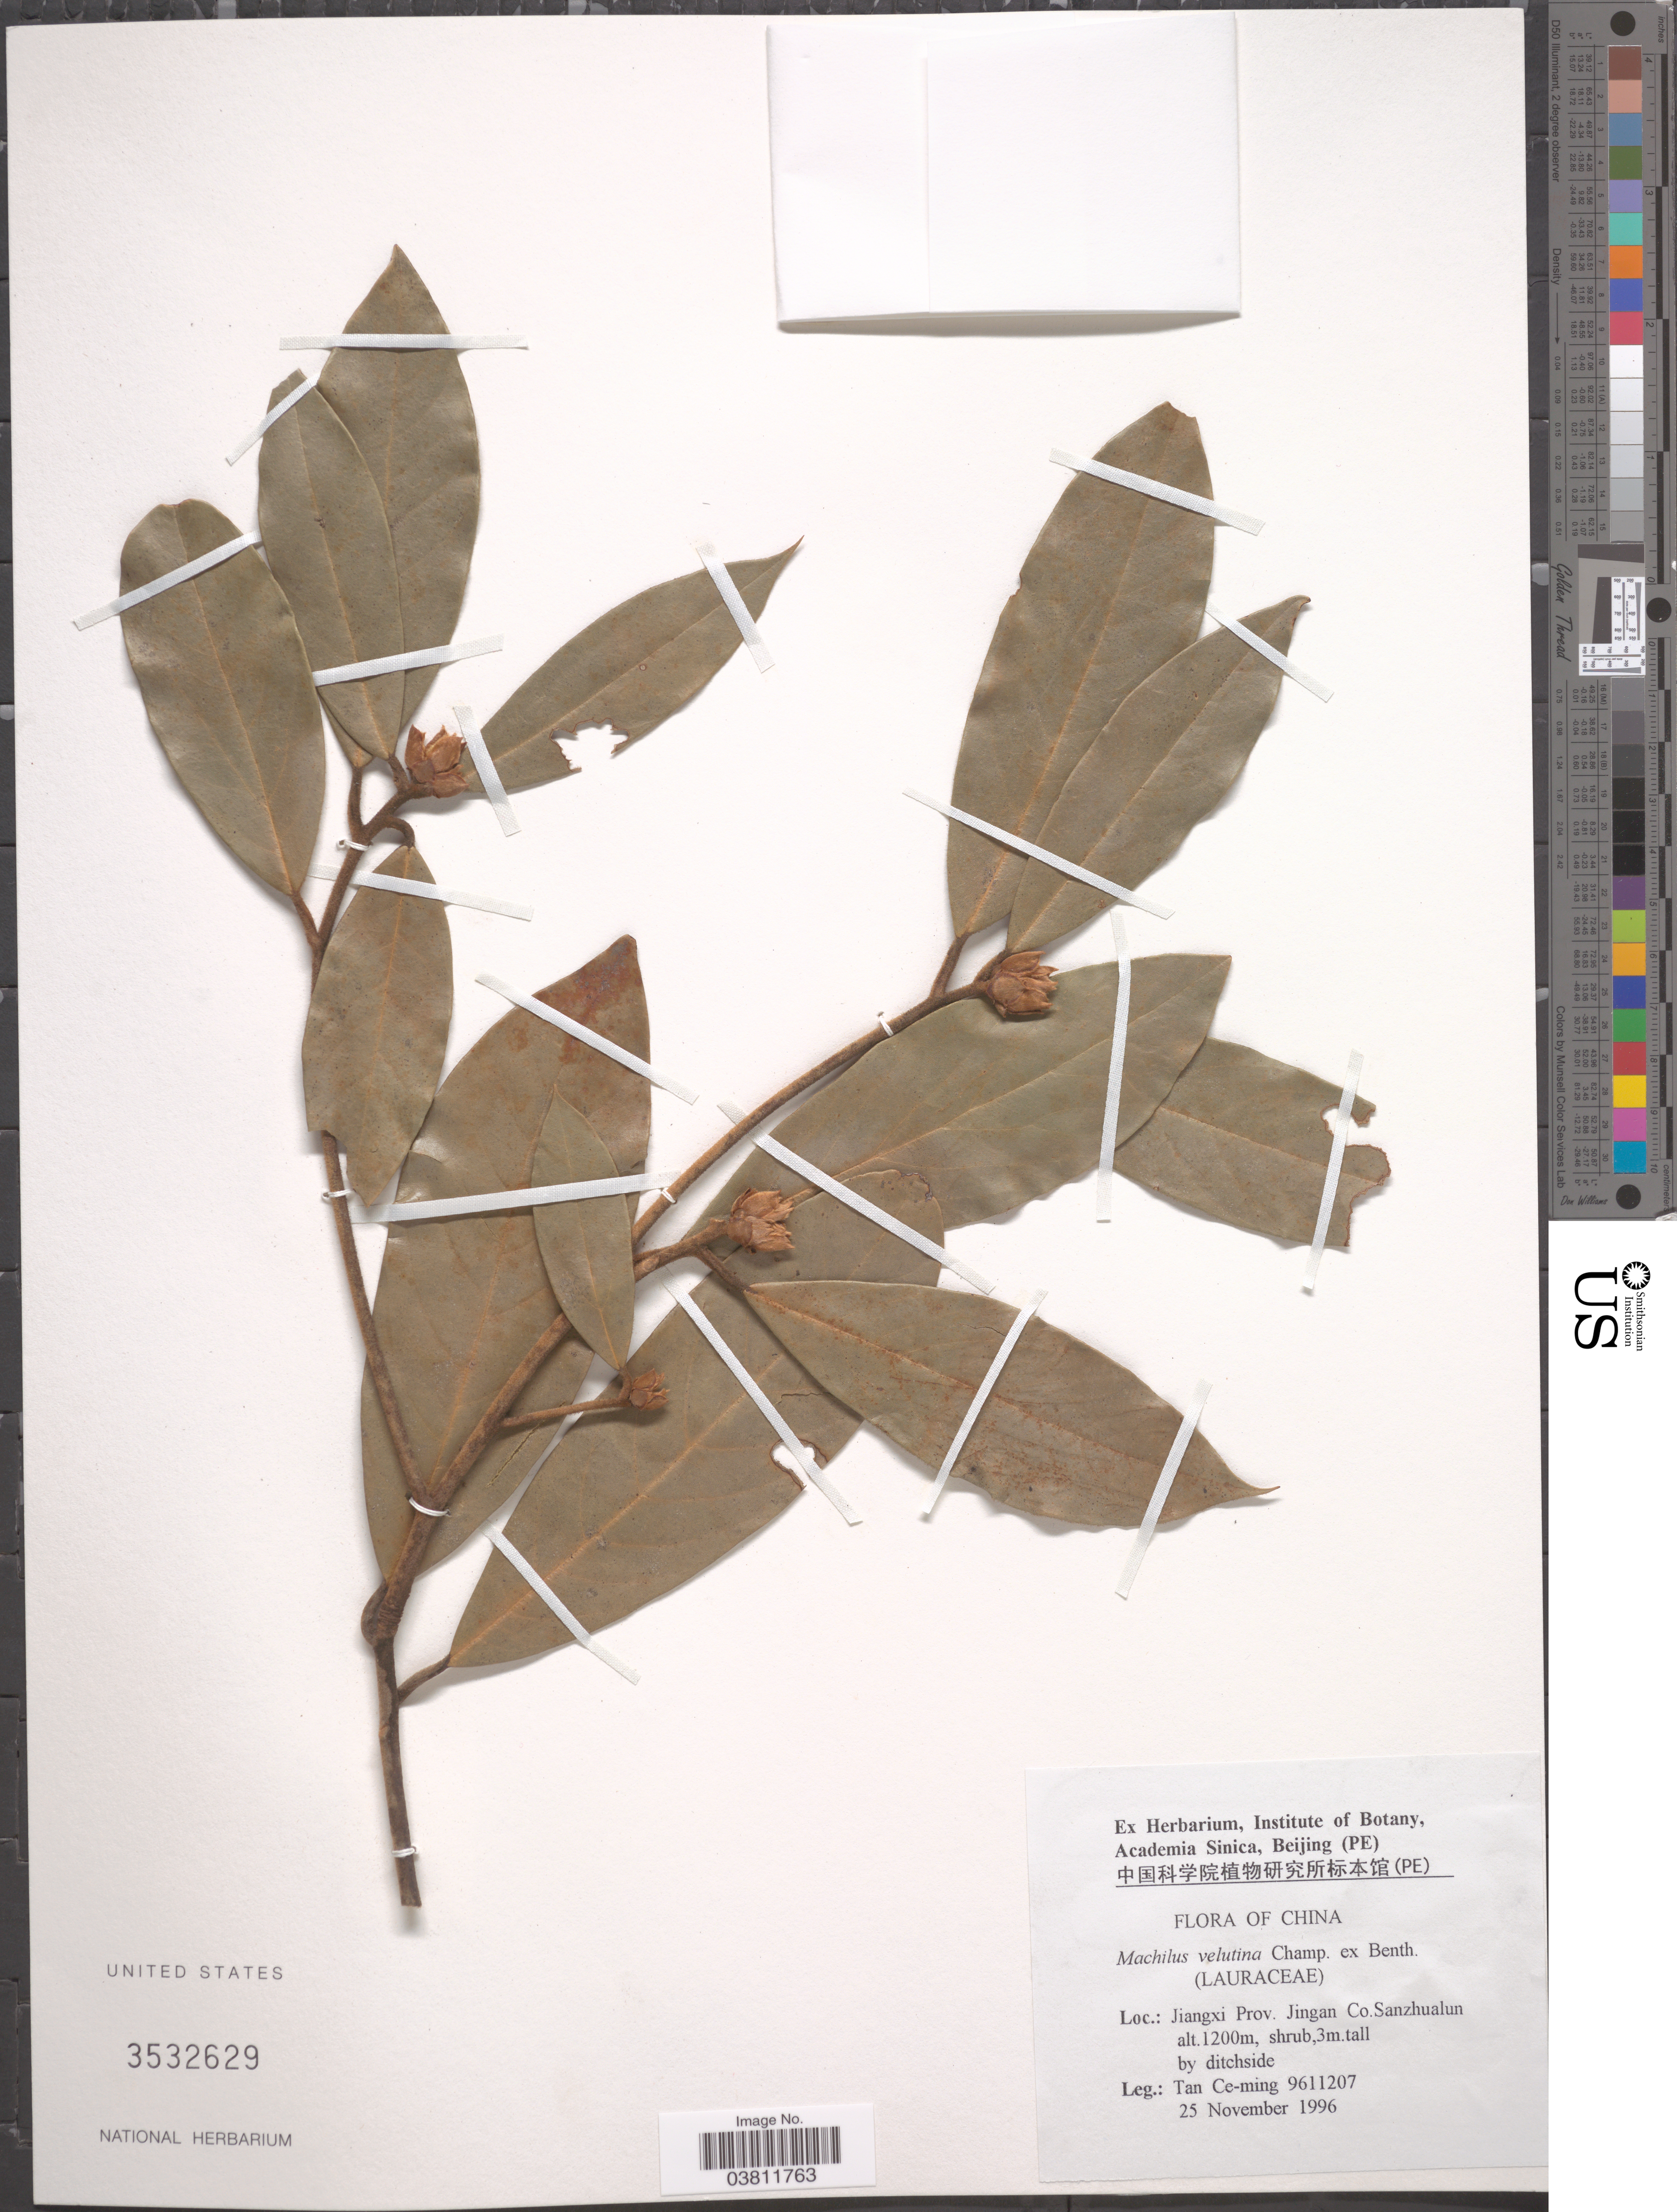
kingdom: Plantae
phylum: Tracheophyta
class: Magnoliopsida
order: Laurales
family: Lauraceae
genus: Machilus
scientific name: Machilus velutina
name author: Champ. ex Benth.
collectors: Tan Ce-Ming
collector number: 9611207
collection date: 1996-11-25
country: China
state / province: Jiangxi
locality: Jingan Co. Sanzhualun.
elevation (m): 1200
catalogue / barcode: US 3532629